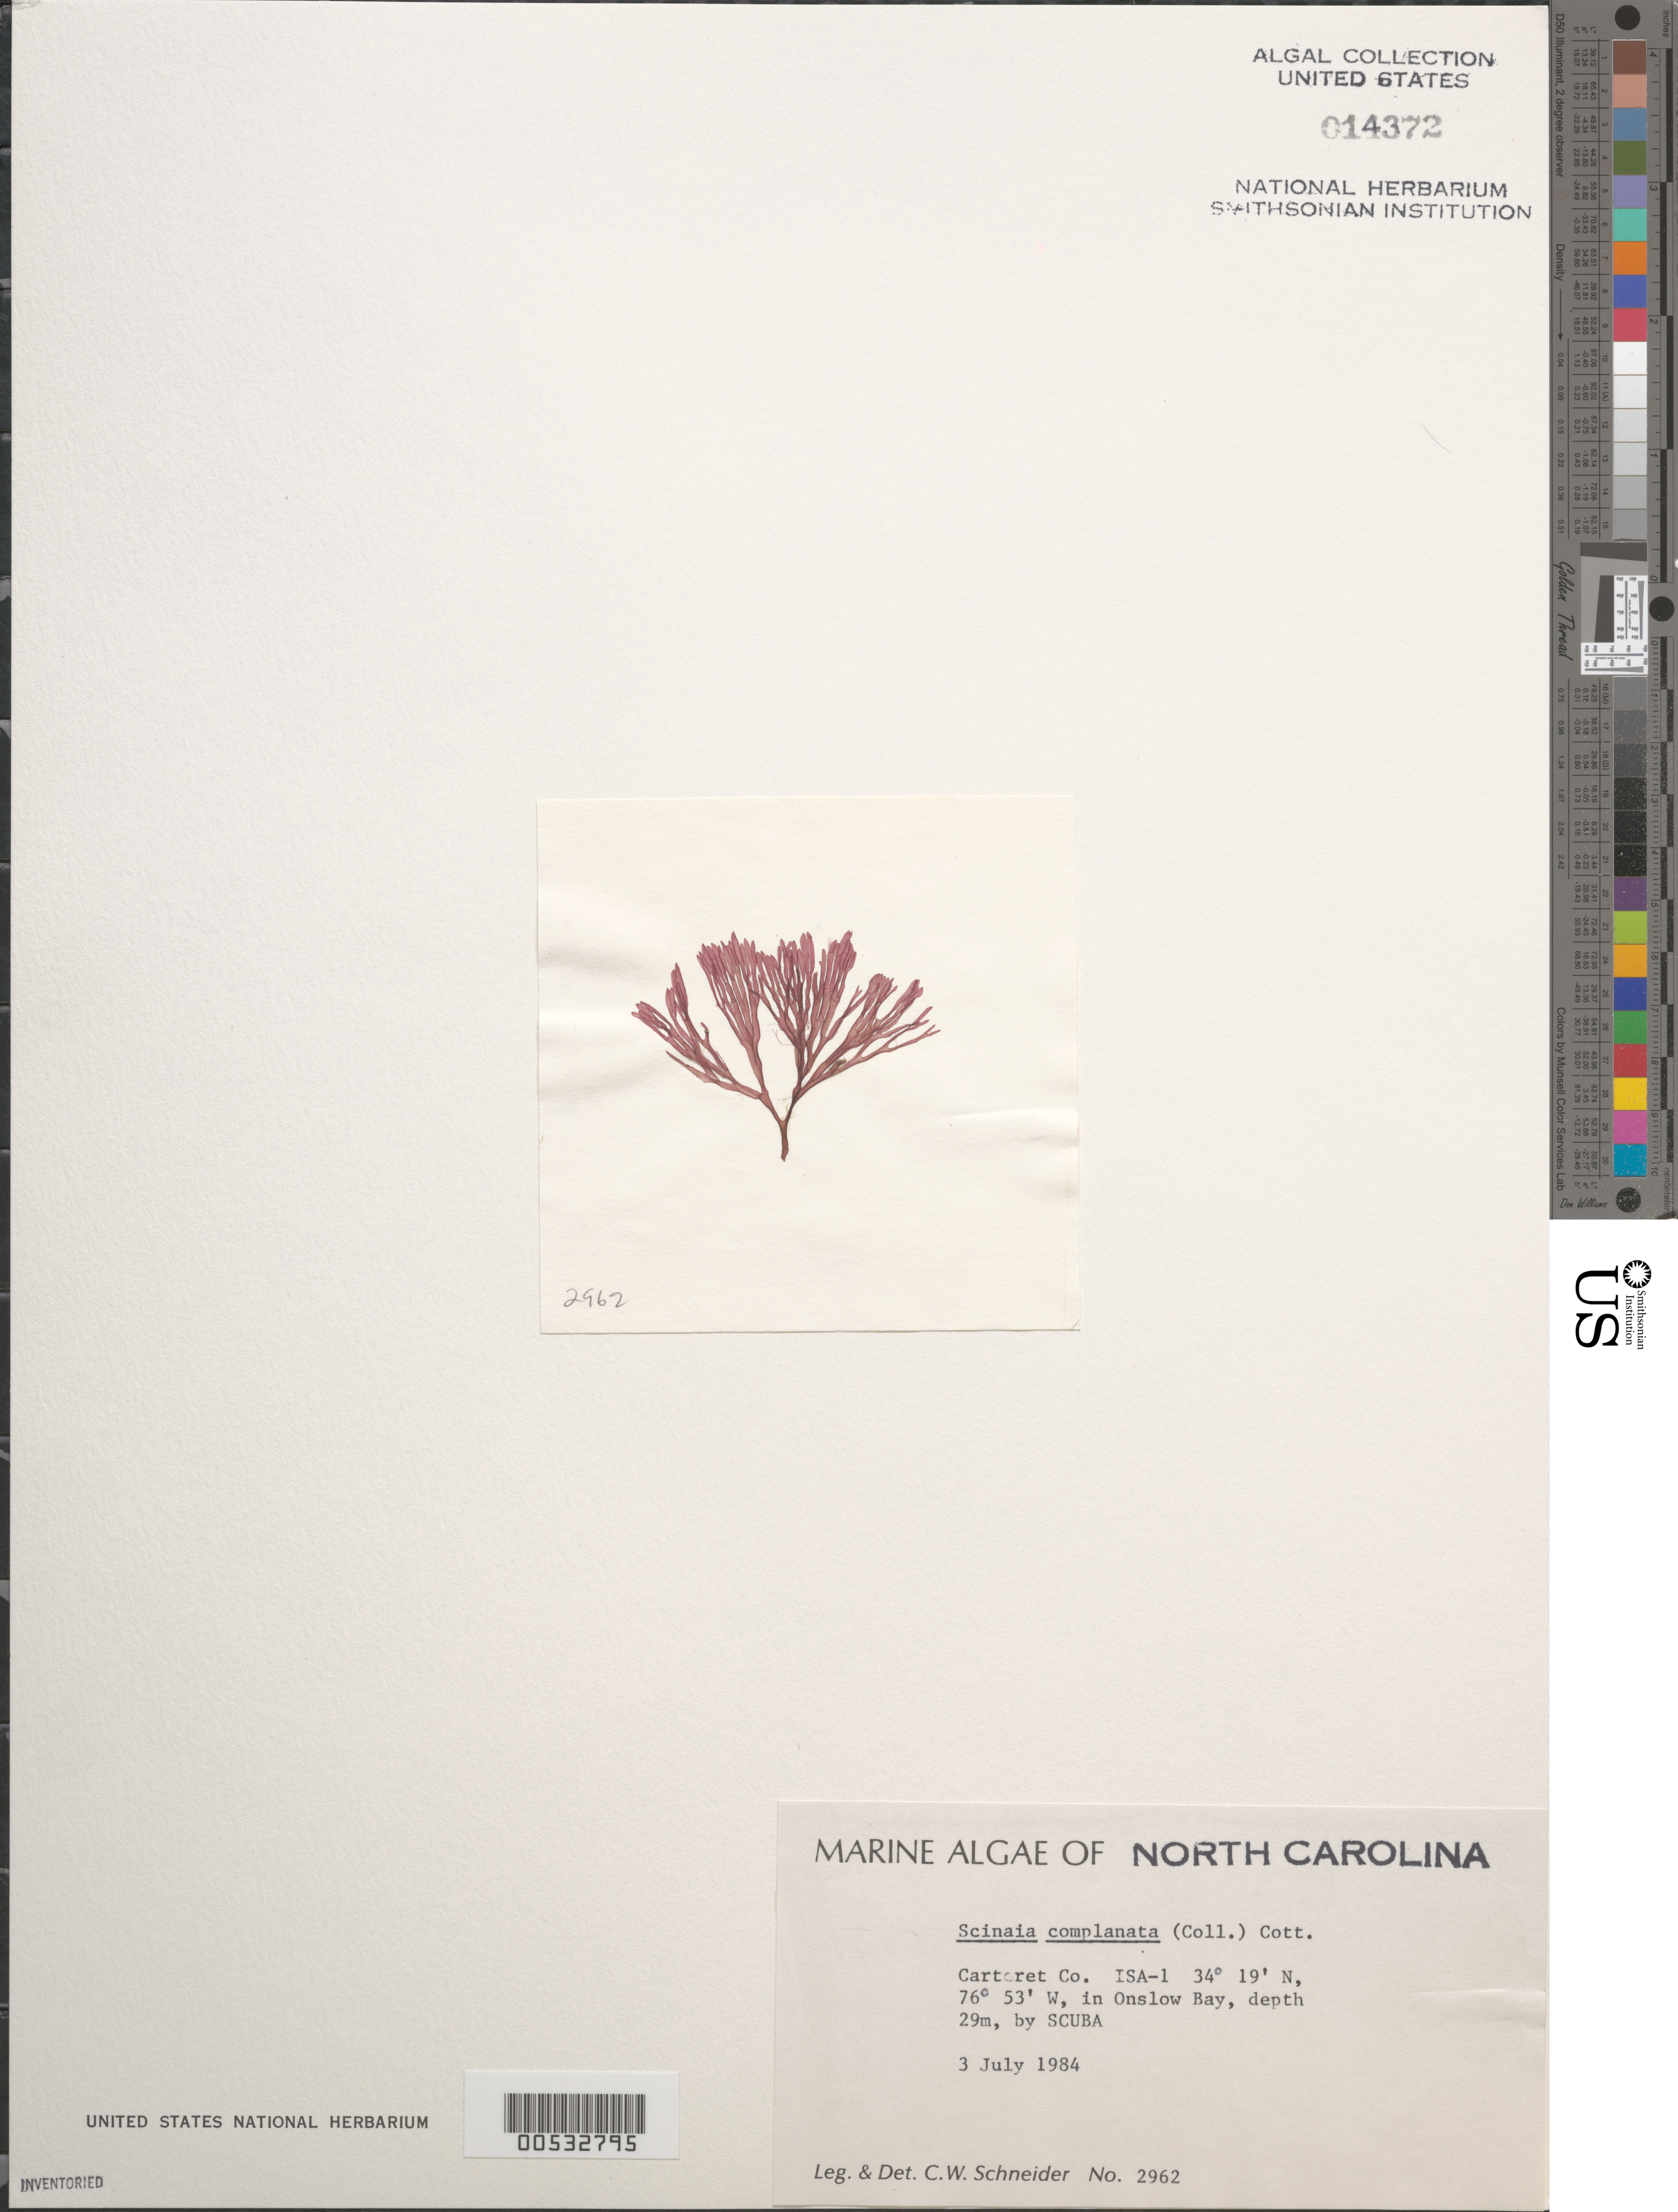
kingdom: Plantae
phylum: Rhodophyta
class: Florideophyceae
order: Nemaliales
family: Scinaiaceae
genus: Scinaia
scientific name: Scinaia complanata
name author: (Collins in Collins et al.) Cotton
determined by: Schneider, C. W.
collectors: C. W. Schneider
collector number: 2962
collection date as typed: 03 Jul 1984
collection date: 1984-07-03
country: United States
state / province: North Carolina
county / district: Carteret County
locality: Onslow Bay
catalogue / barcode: US 14372